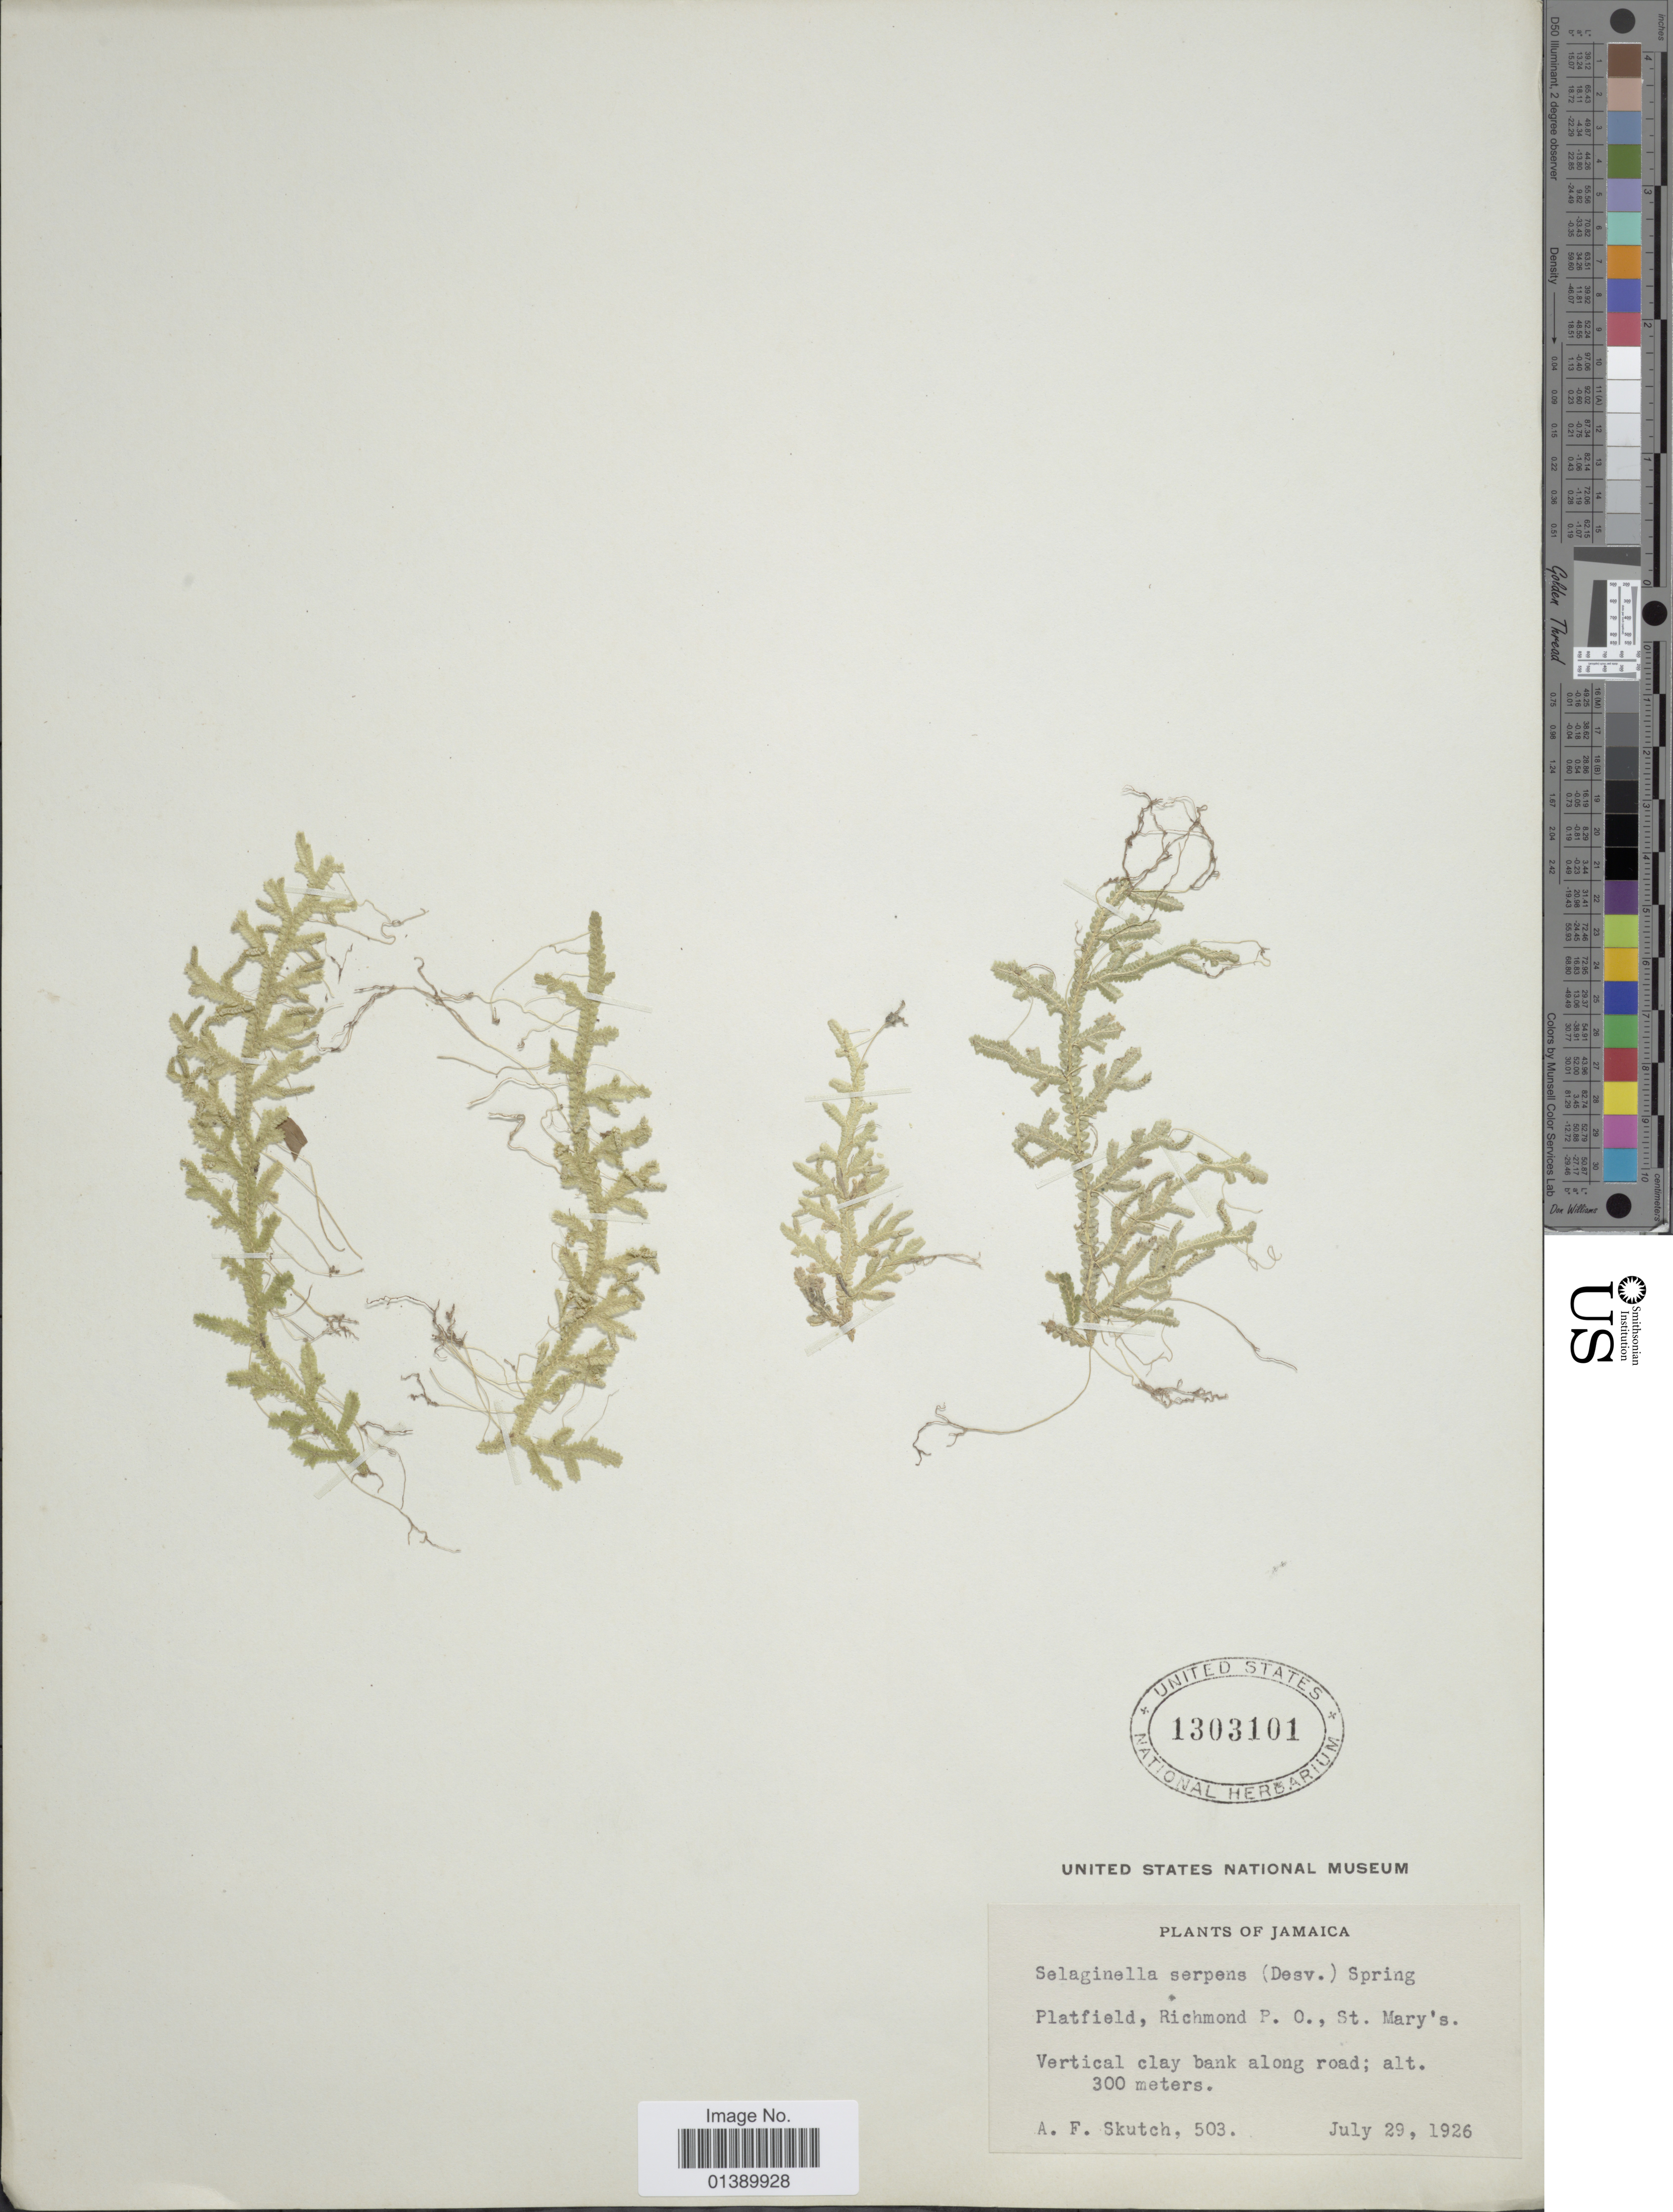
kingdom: Plantae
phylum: Tracheophyta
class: Lycopodiopsida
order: Selaginellales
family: Selaginellaceae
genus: Selaginella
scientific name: Selaginella serpens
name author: (Desv. ex Poir.) Spring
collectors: A. F. Skutch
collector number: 503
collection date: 1926-07-29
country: Jamaica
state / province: Saint Mary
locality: Platfield, Ricmond P.O.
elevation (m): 300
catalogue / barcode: US 1303101